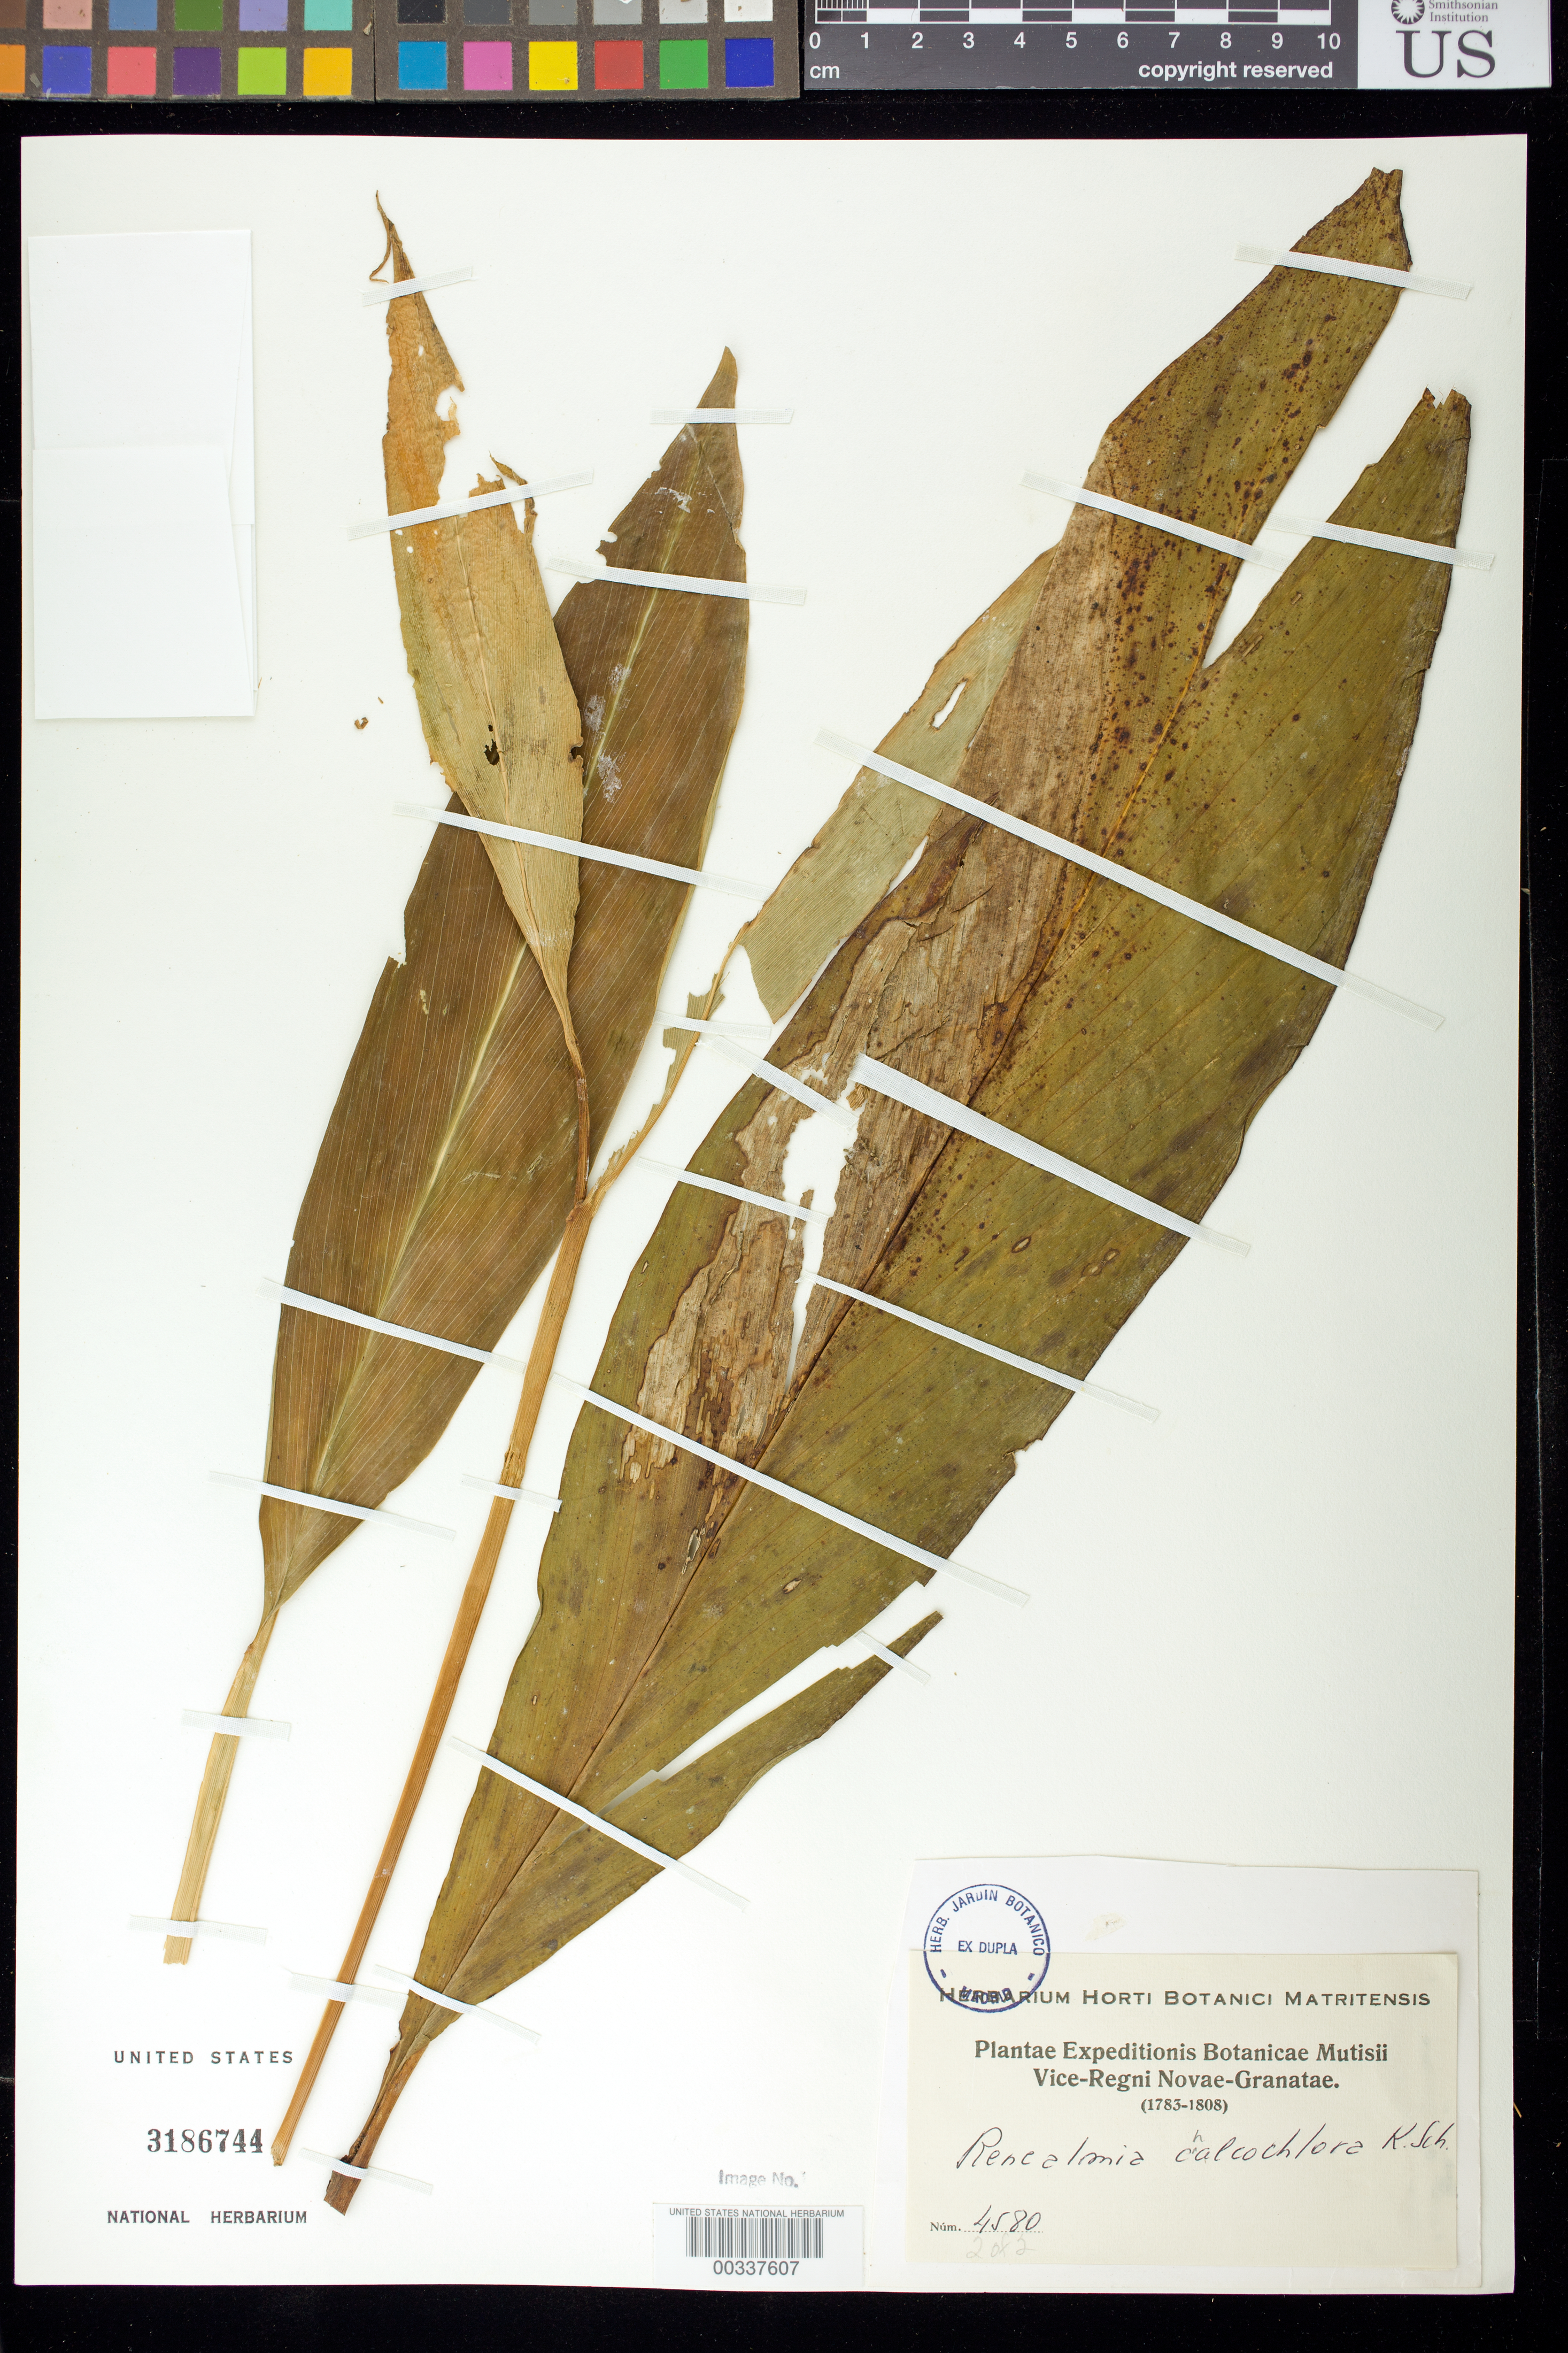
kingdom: Plantae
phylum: Tracheophyta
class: Liliopsida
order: Zingiberales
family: Zingiberaceae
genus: Renealmia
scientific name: Renealmia chalcochlora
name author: K. Schum.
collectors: J. C. B. Mutis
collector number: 4580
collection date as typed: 1783 to -- -- 1808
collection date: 1783/1808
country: Colombia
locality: Plantae expeditionis botanicae Mutisii vice-regni novae-granatae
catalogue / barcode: US 3186744